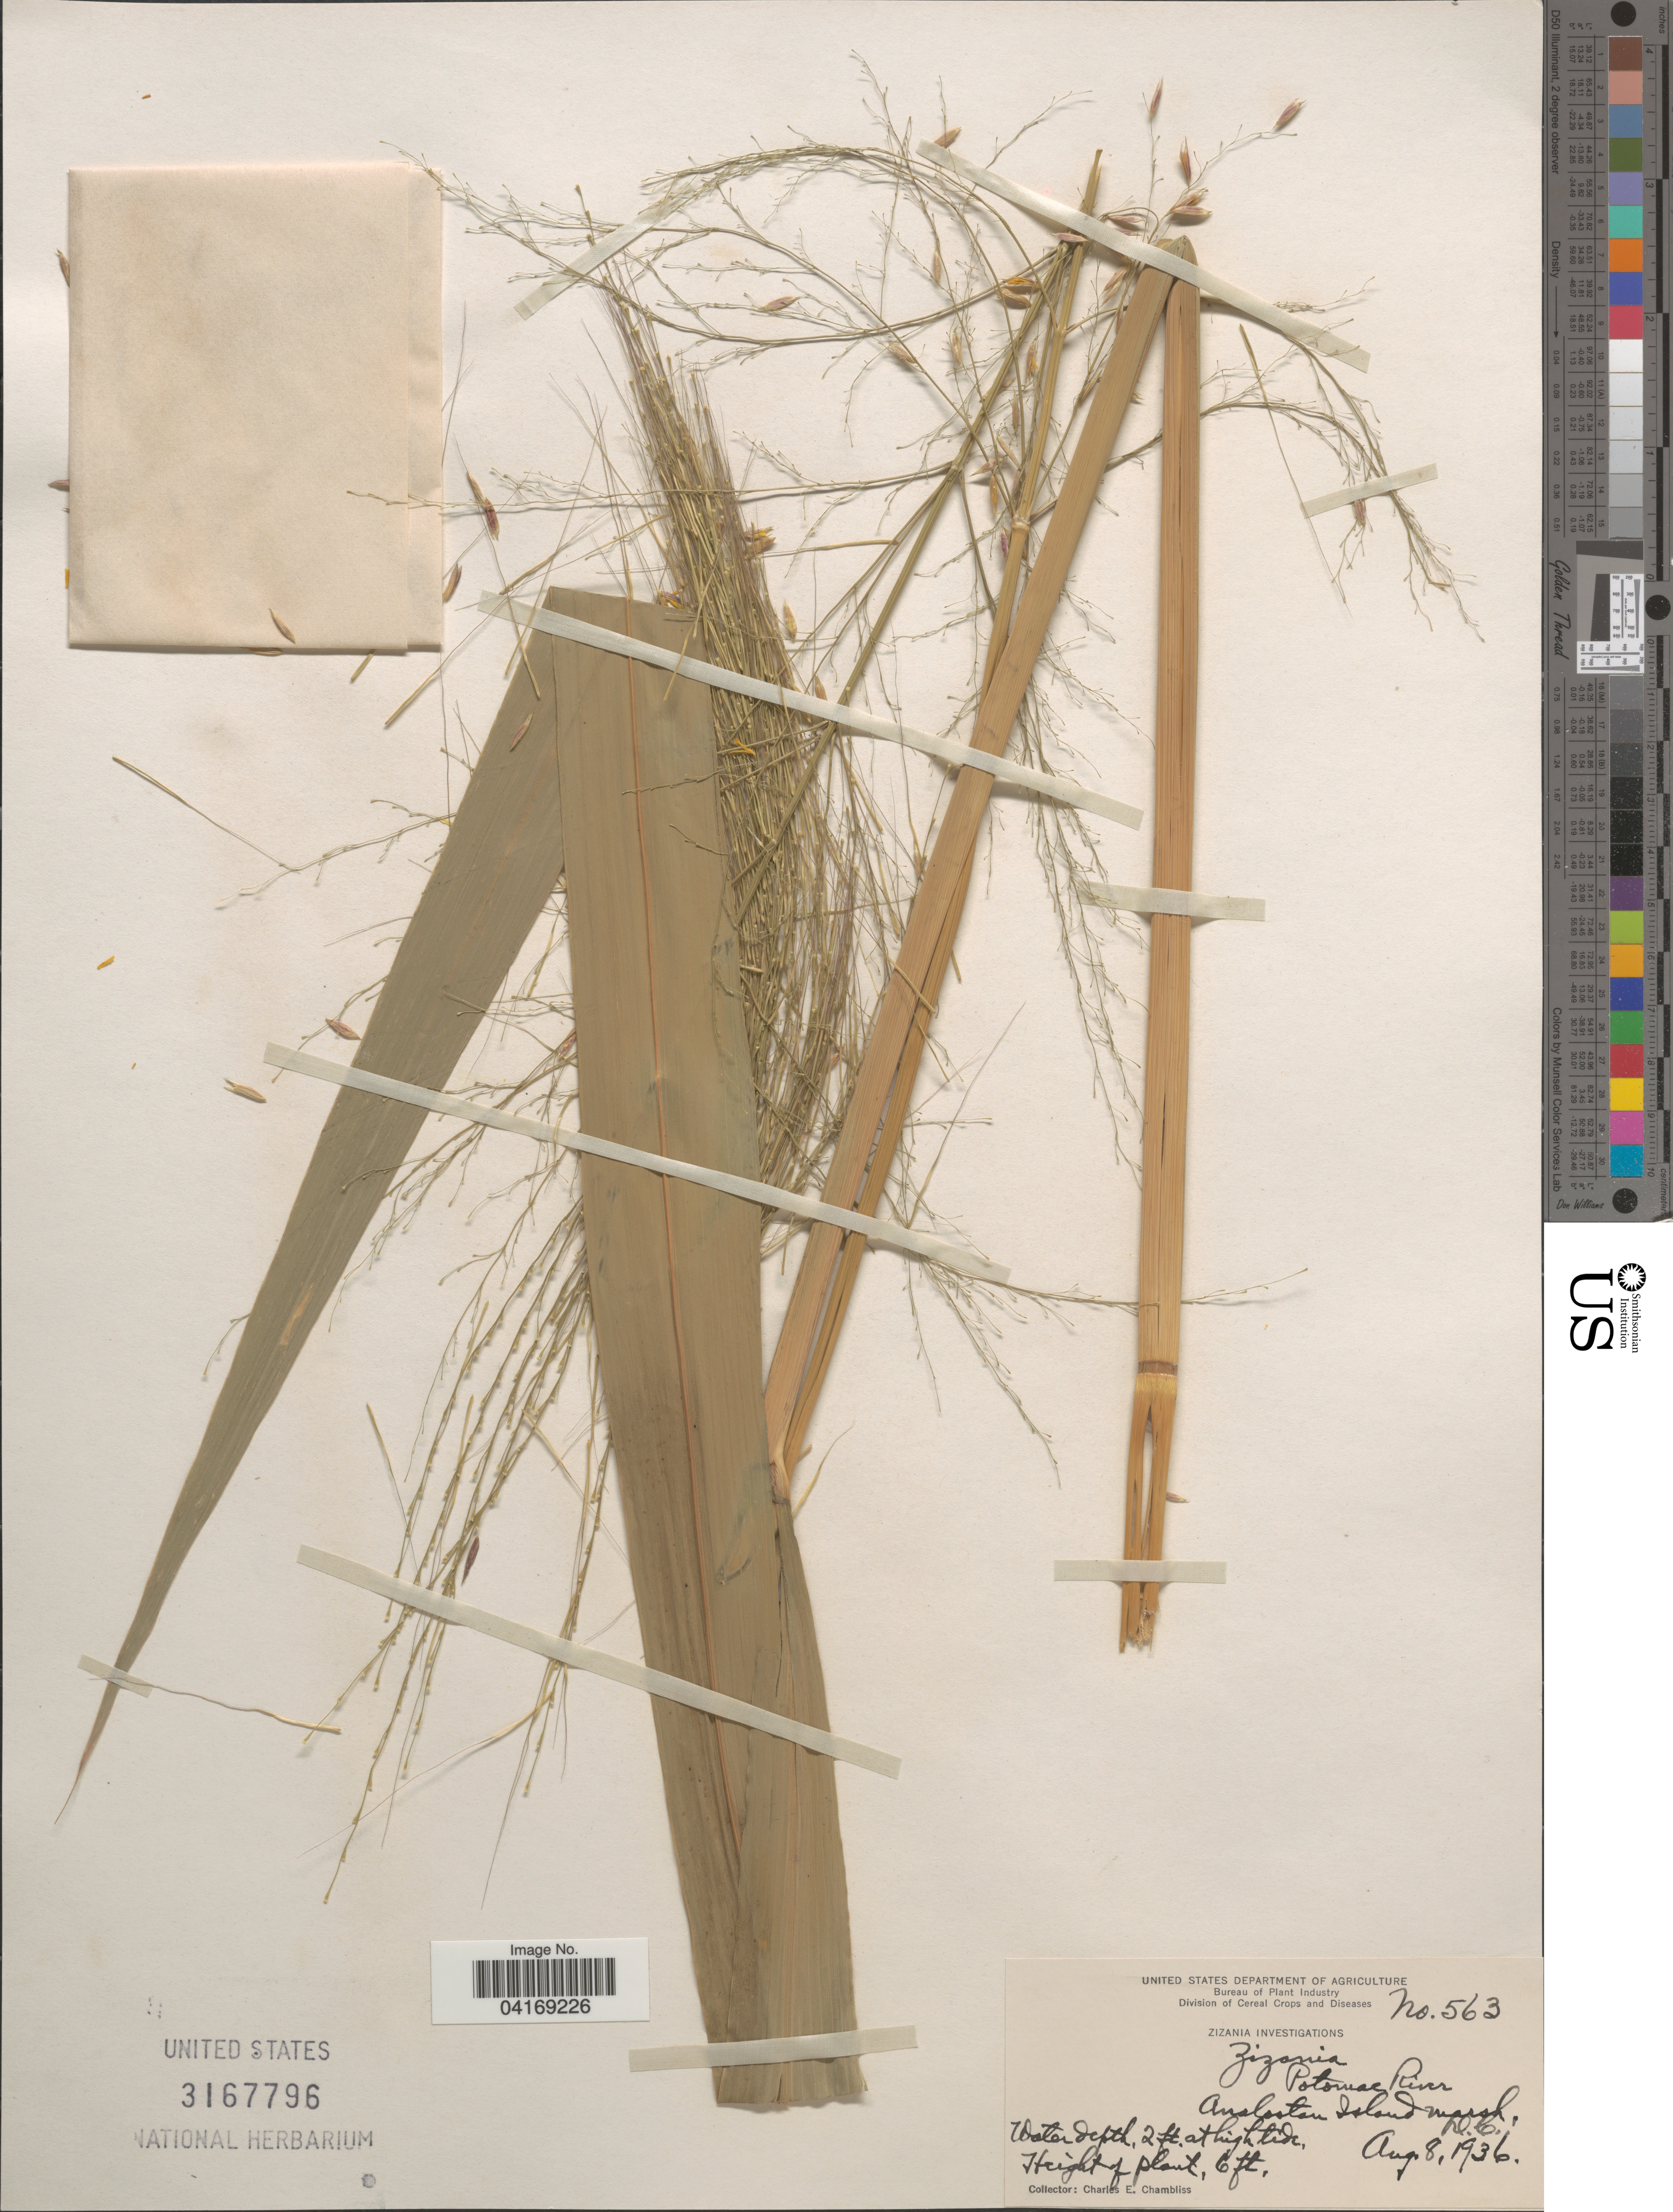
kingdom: Plantae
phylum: Tracheophyta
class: Liliopsida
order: Poales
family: Poaceae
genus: Zizania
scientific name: Zizania sp.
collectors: C. Chambliss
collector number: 563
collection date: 1936-08-08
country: United States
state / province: District of Columbia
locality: Potomac River. Analostan Island marsh, D. C.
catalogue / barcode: US 3167796